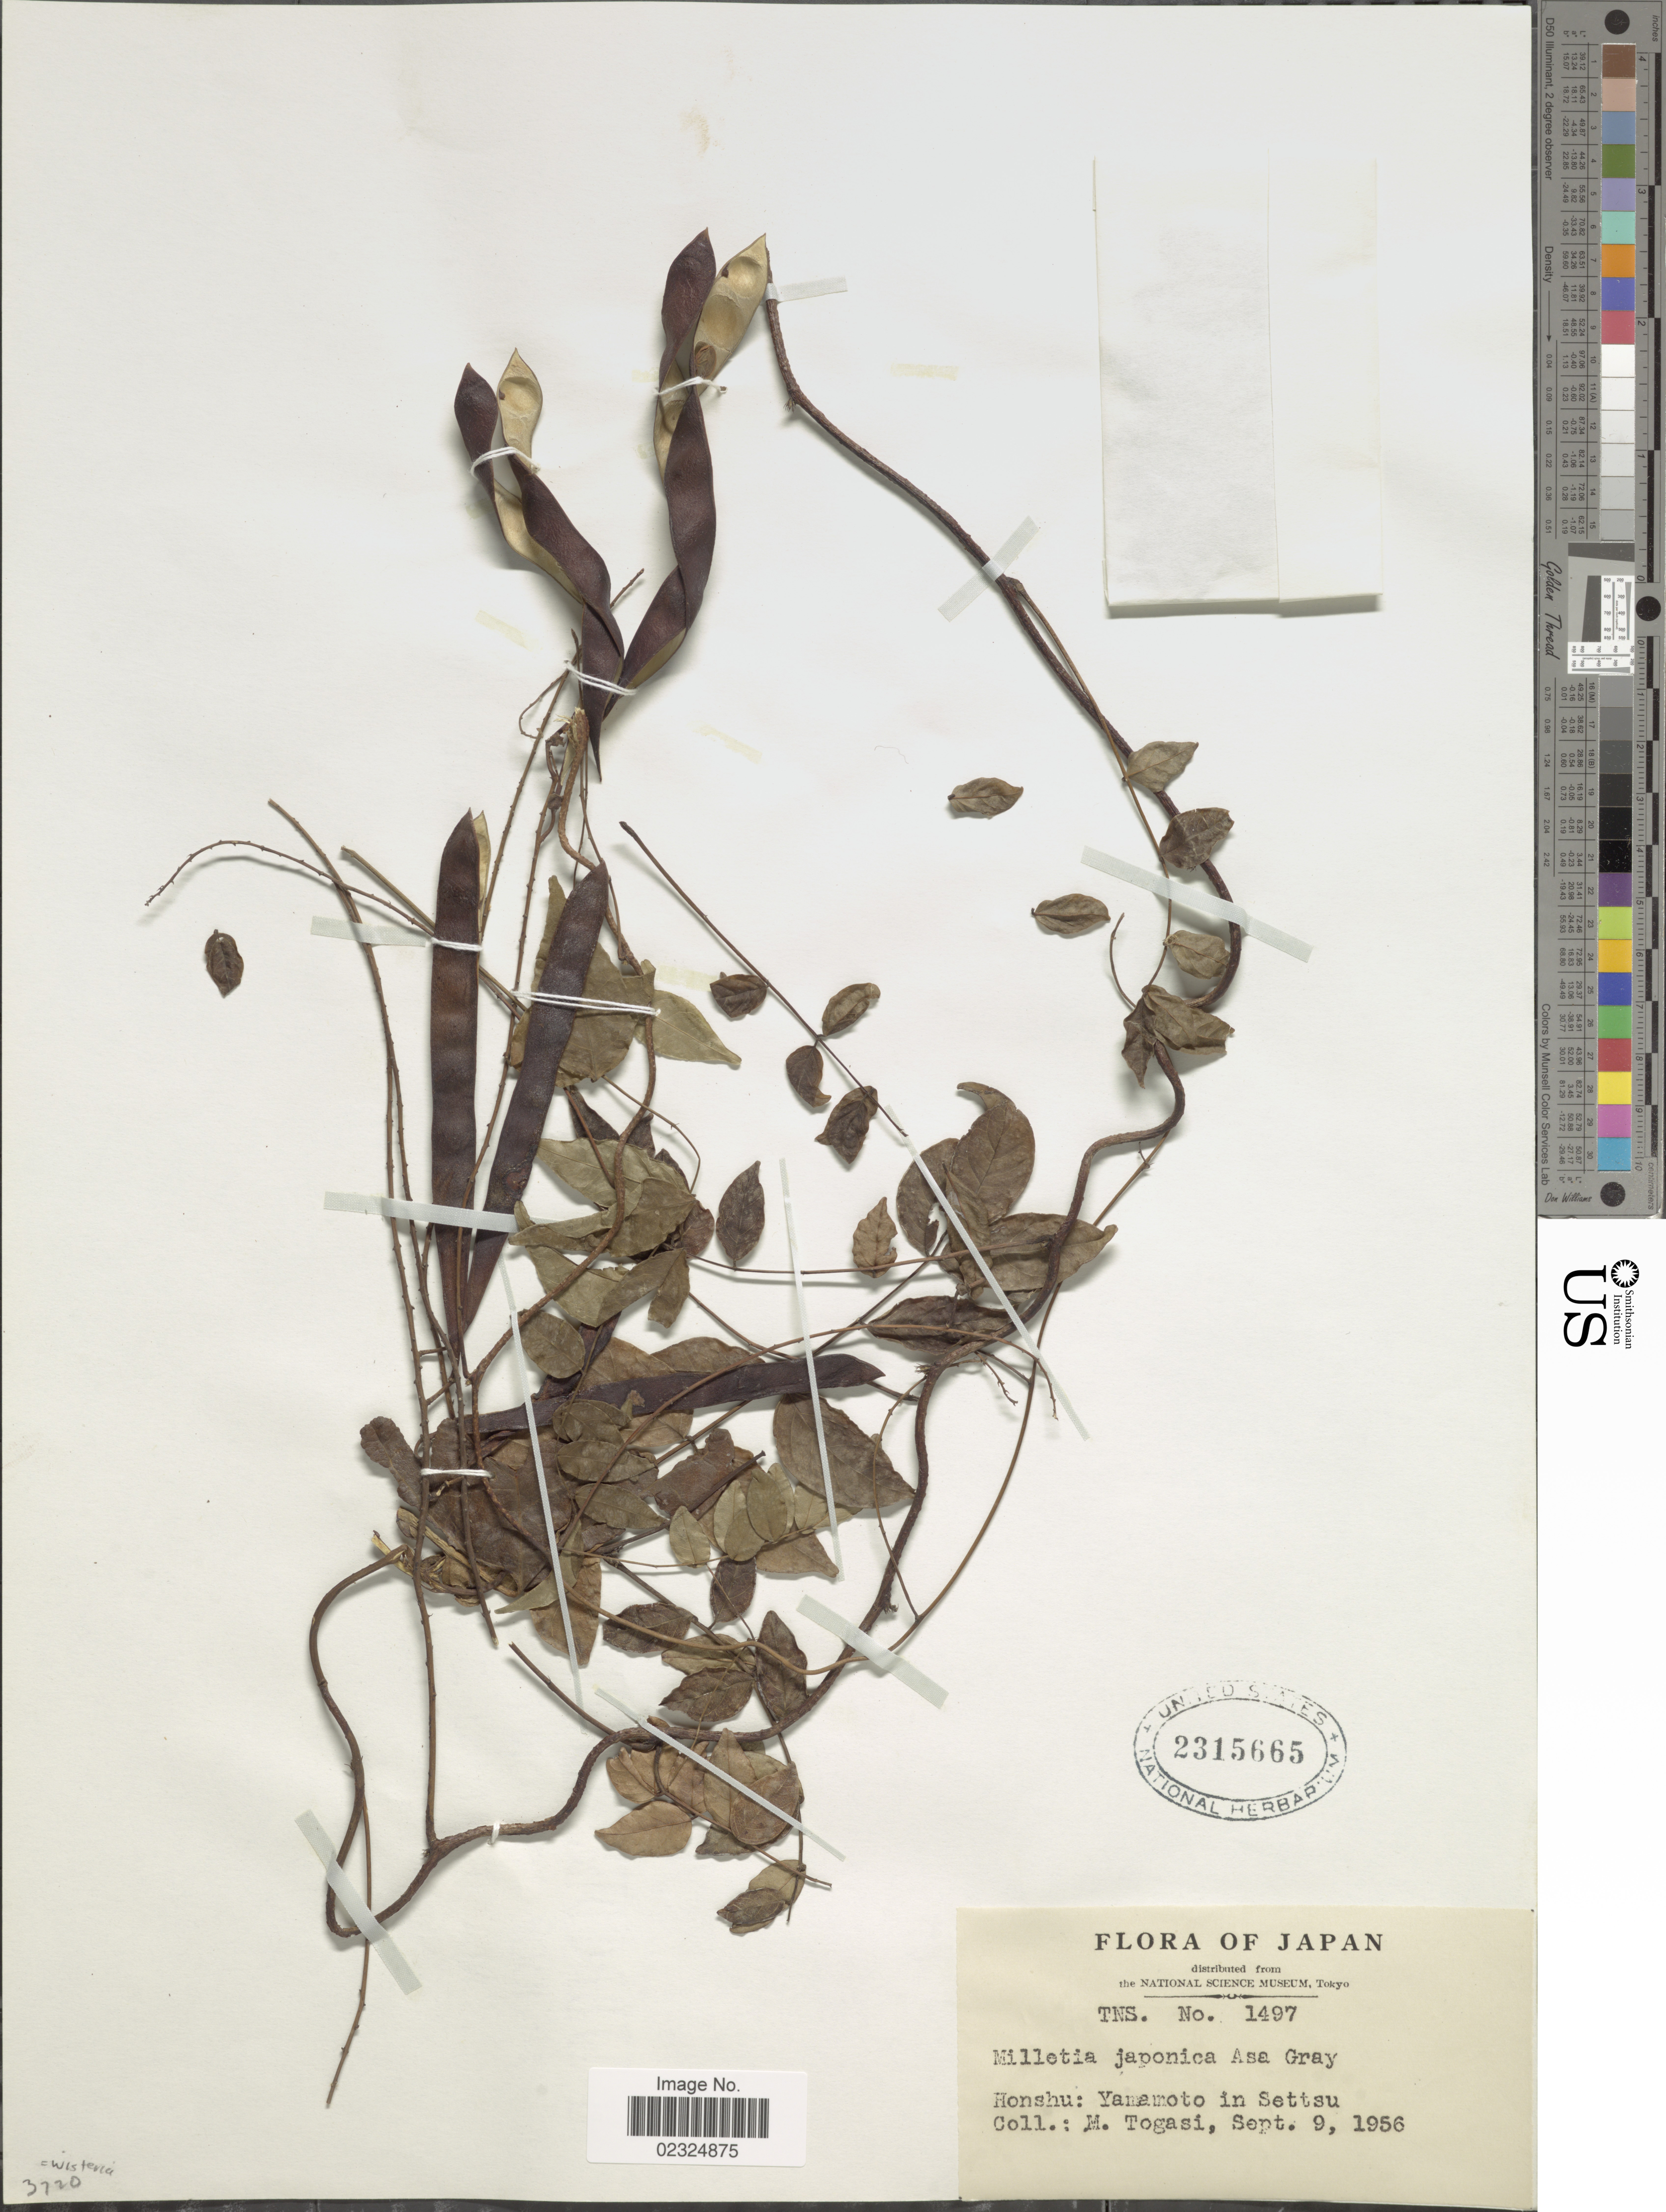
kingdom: Plantae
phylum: Tracheophyta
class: Magnoliopsida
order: Fabales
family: Fabaceae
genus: Wisteria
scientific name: Wisteria japonica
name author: Siebold & Zucc.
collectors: M. Togashi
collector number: TNS. 1497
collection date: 1956-09-09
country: Japan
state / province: Hyogo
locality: Honshu: Yamamoto in Settsu.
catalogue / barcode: US 2315665